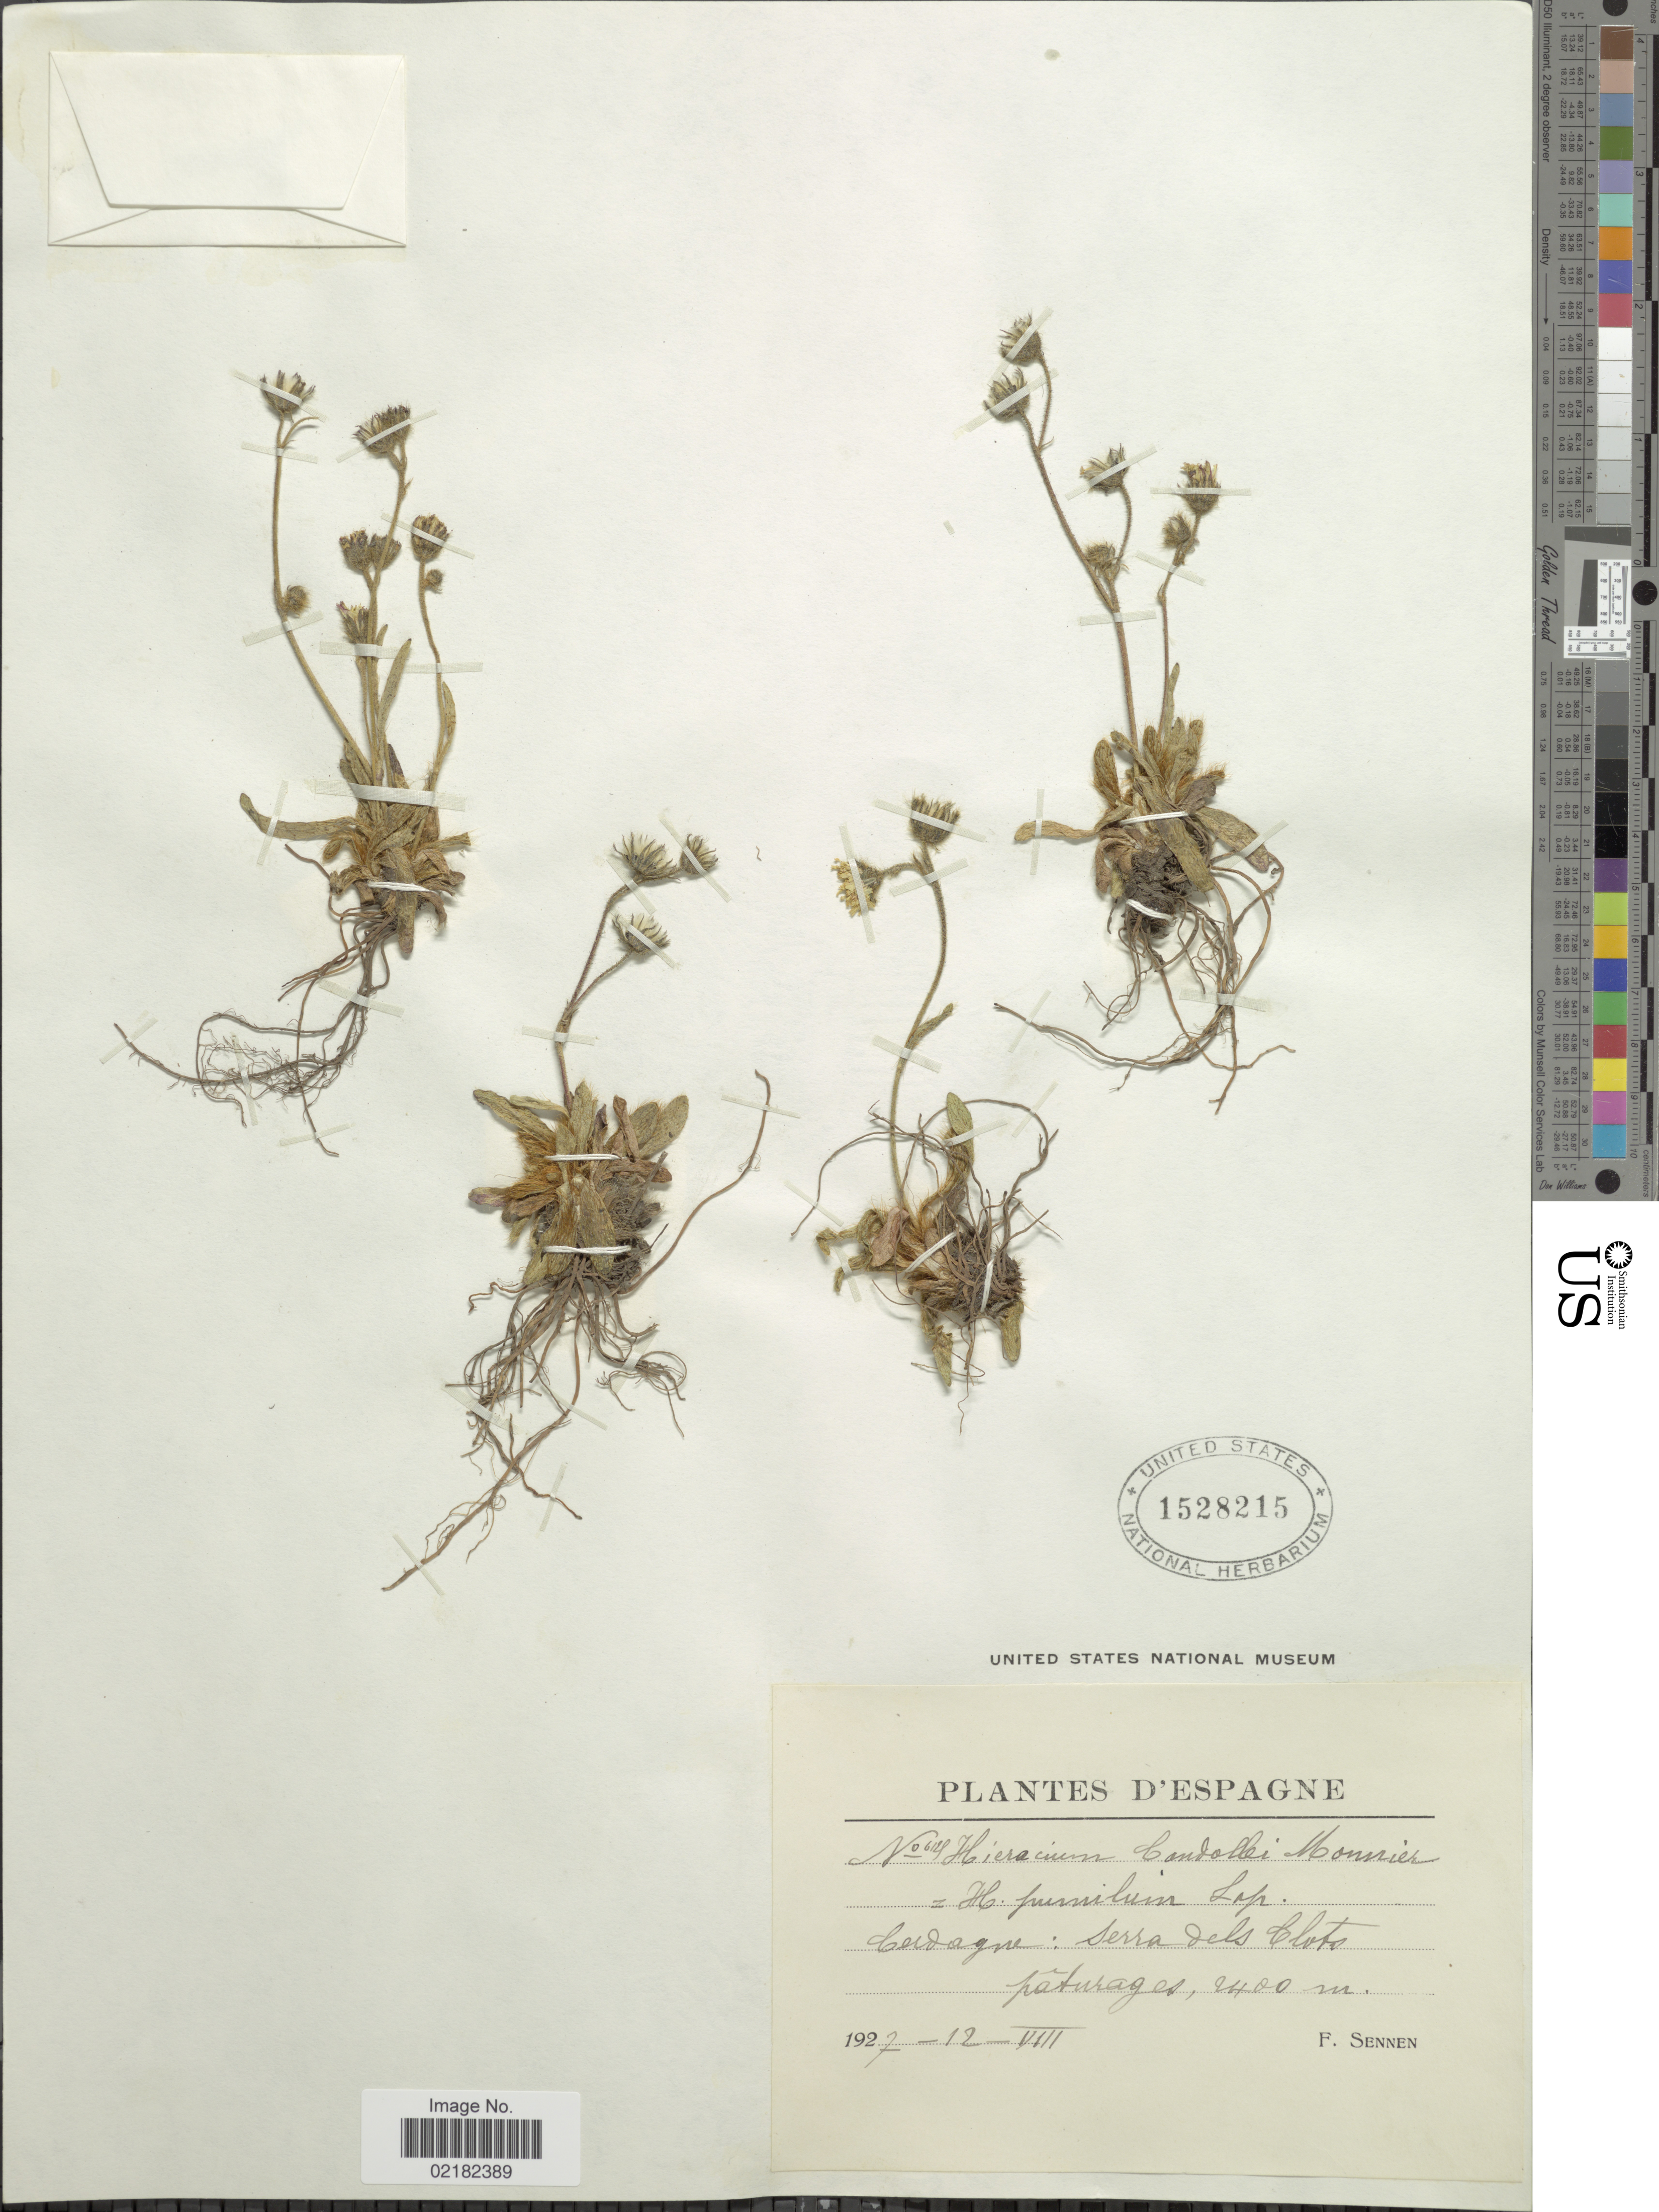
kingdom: Plantae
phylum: Tracheophyta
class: Magnoliopsida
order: Asterales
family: Asteraceae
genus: Pilosella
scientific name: Pilosella breviscapa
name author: (DC.) Soják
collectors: E. Sennen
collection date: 1927-08-12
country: Spain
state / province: Catalunya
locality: Cerdagne: Serra dels Clots paturages.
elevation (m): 2400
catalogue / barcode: US 1528215